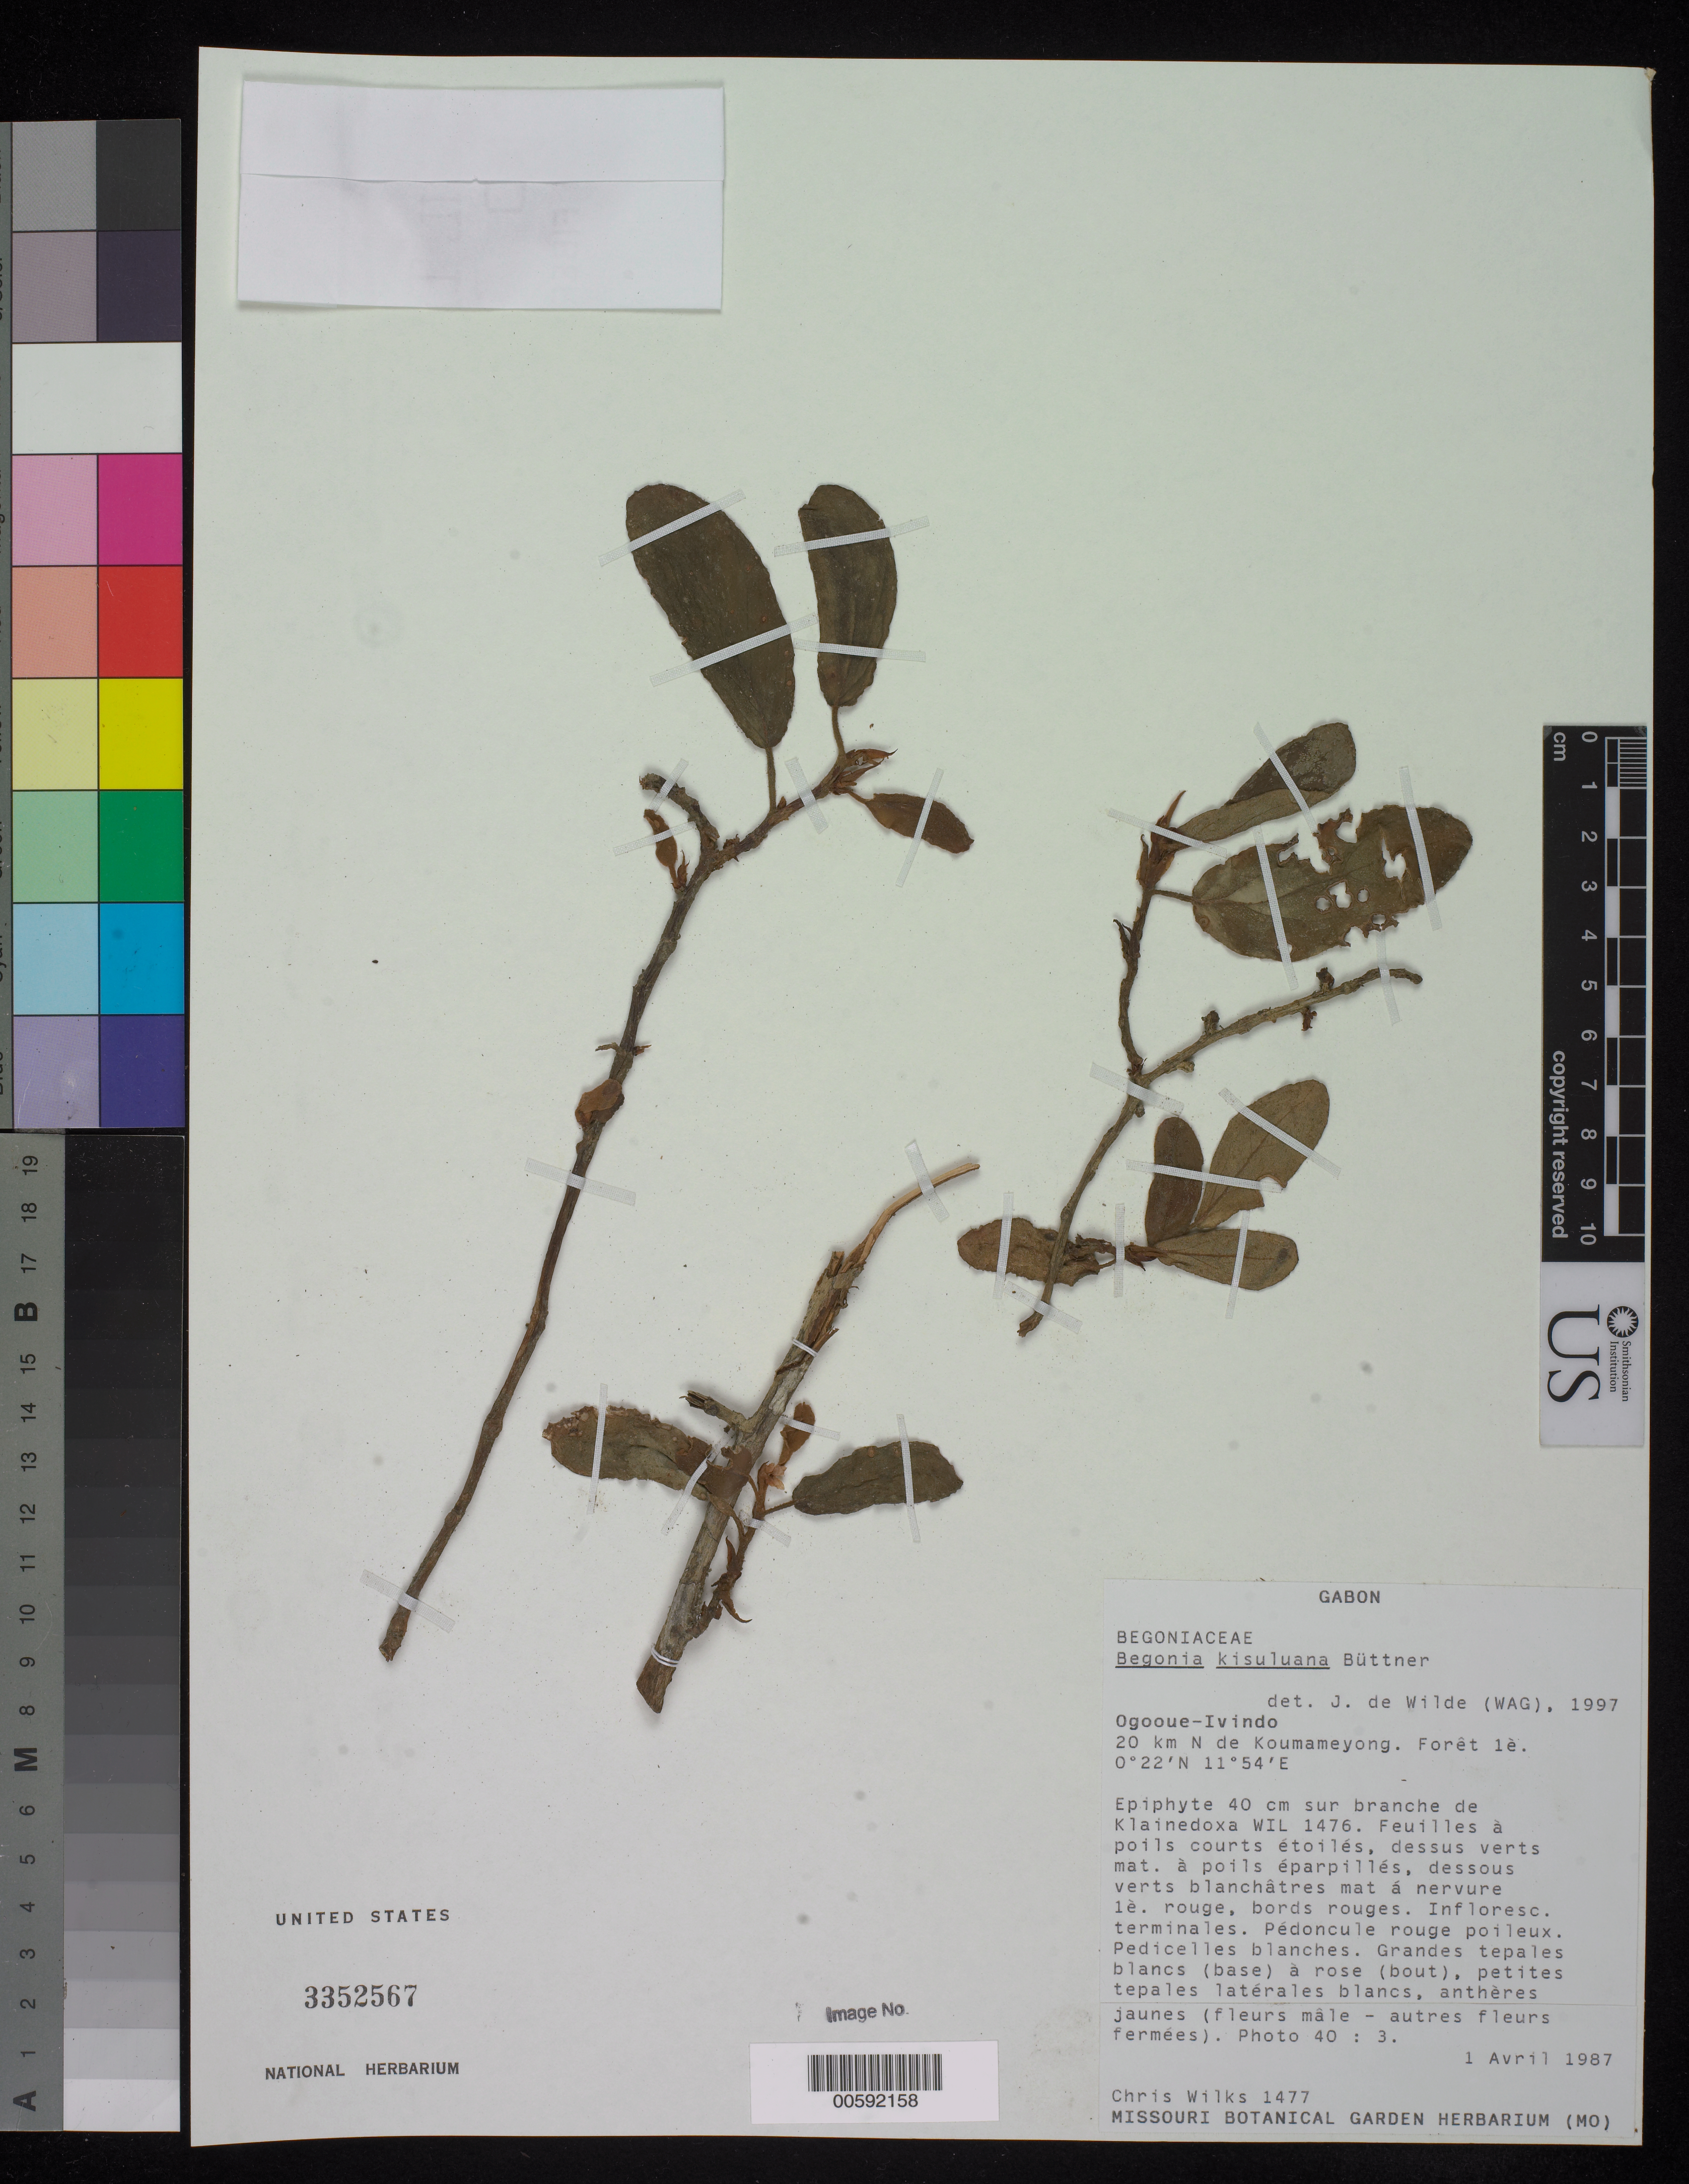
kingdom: Plantae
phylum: Tracheophyta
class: Magnoliopsida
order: Cucurbitales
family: Begoniaceae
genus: Begonia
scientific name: Begonia kisuluana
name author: Büttner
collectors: C. Wilks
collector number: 1477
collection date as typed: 01 Apr 1987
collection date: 1987-04-01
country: Gabon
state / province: Ogooué-ivindo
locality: N of Koumameyong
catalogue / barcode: US 3352567